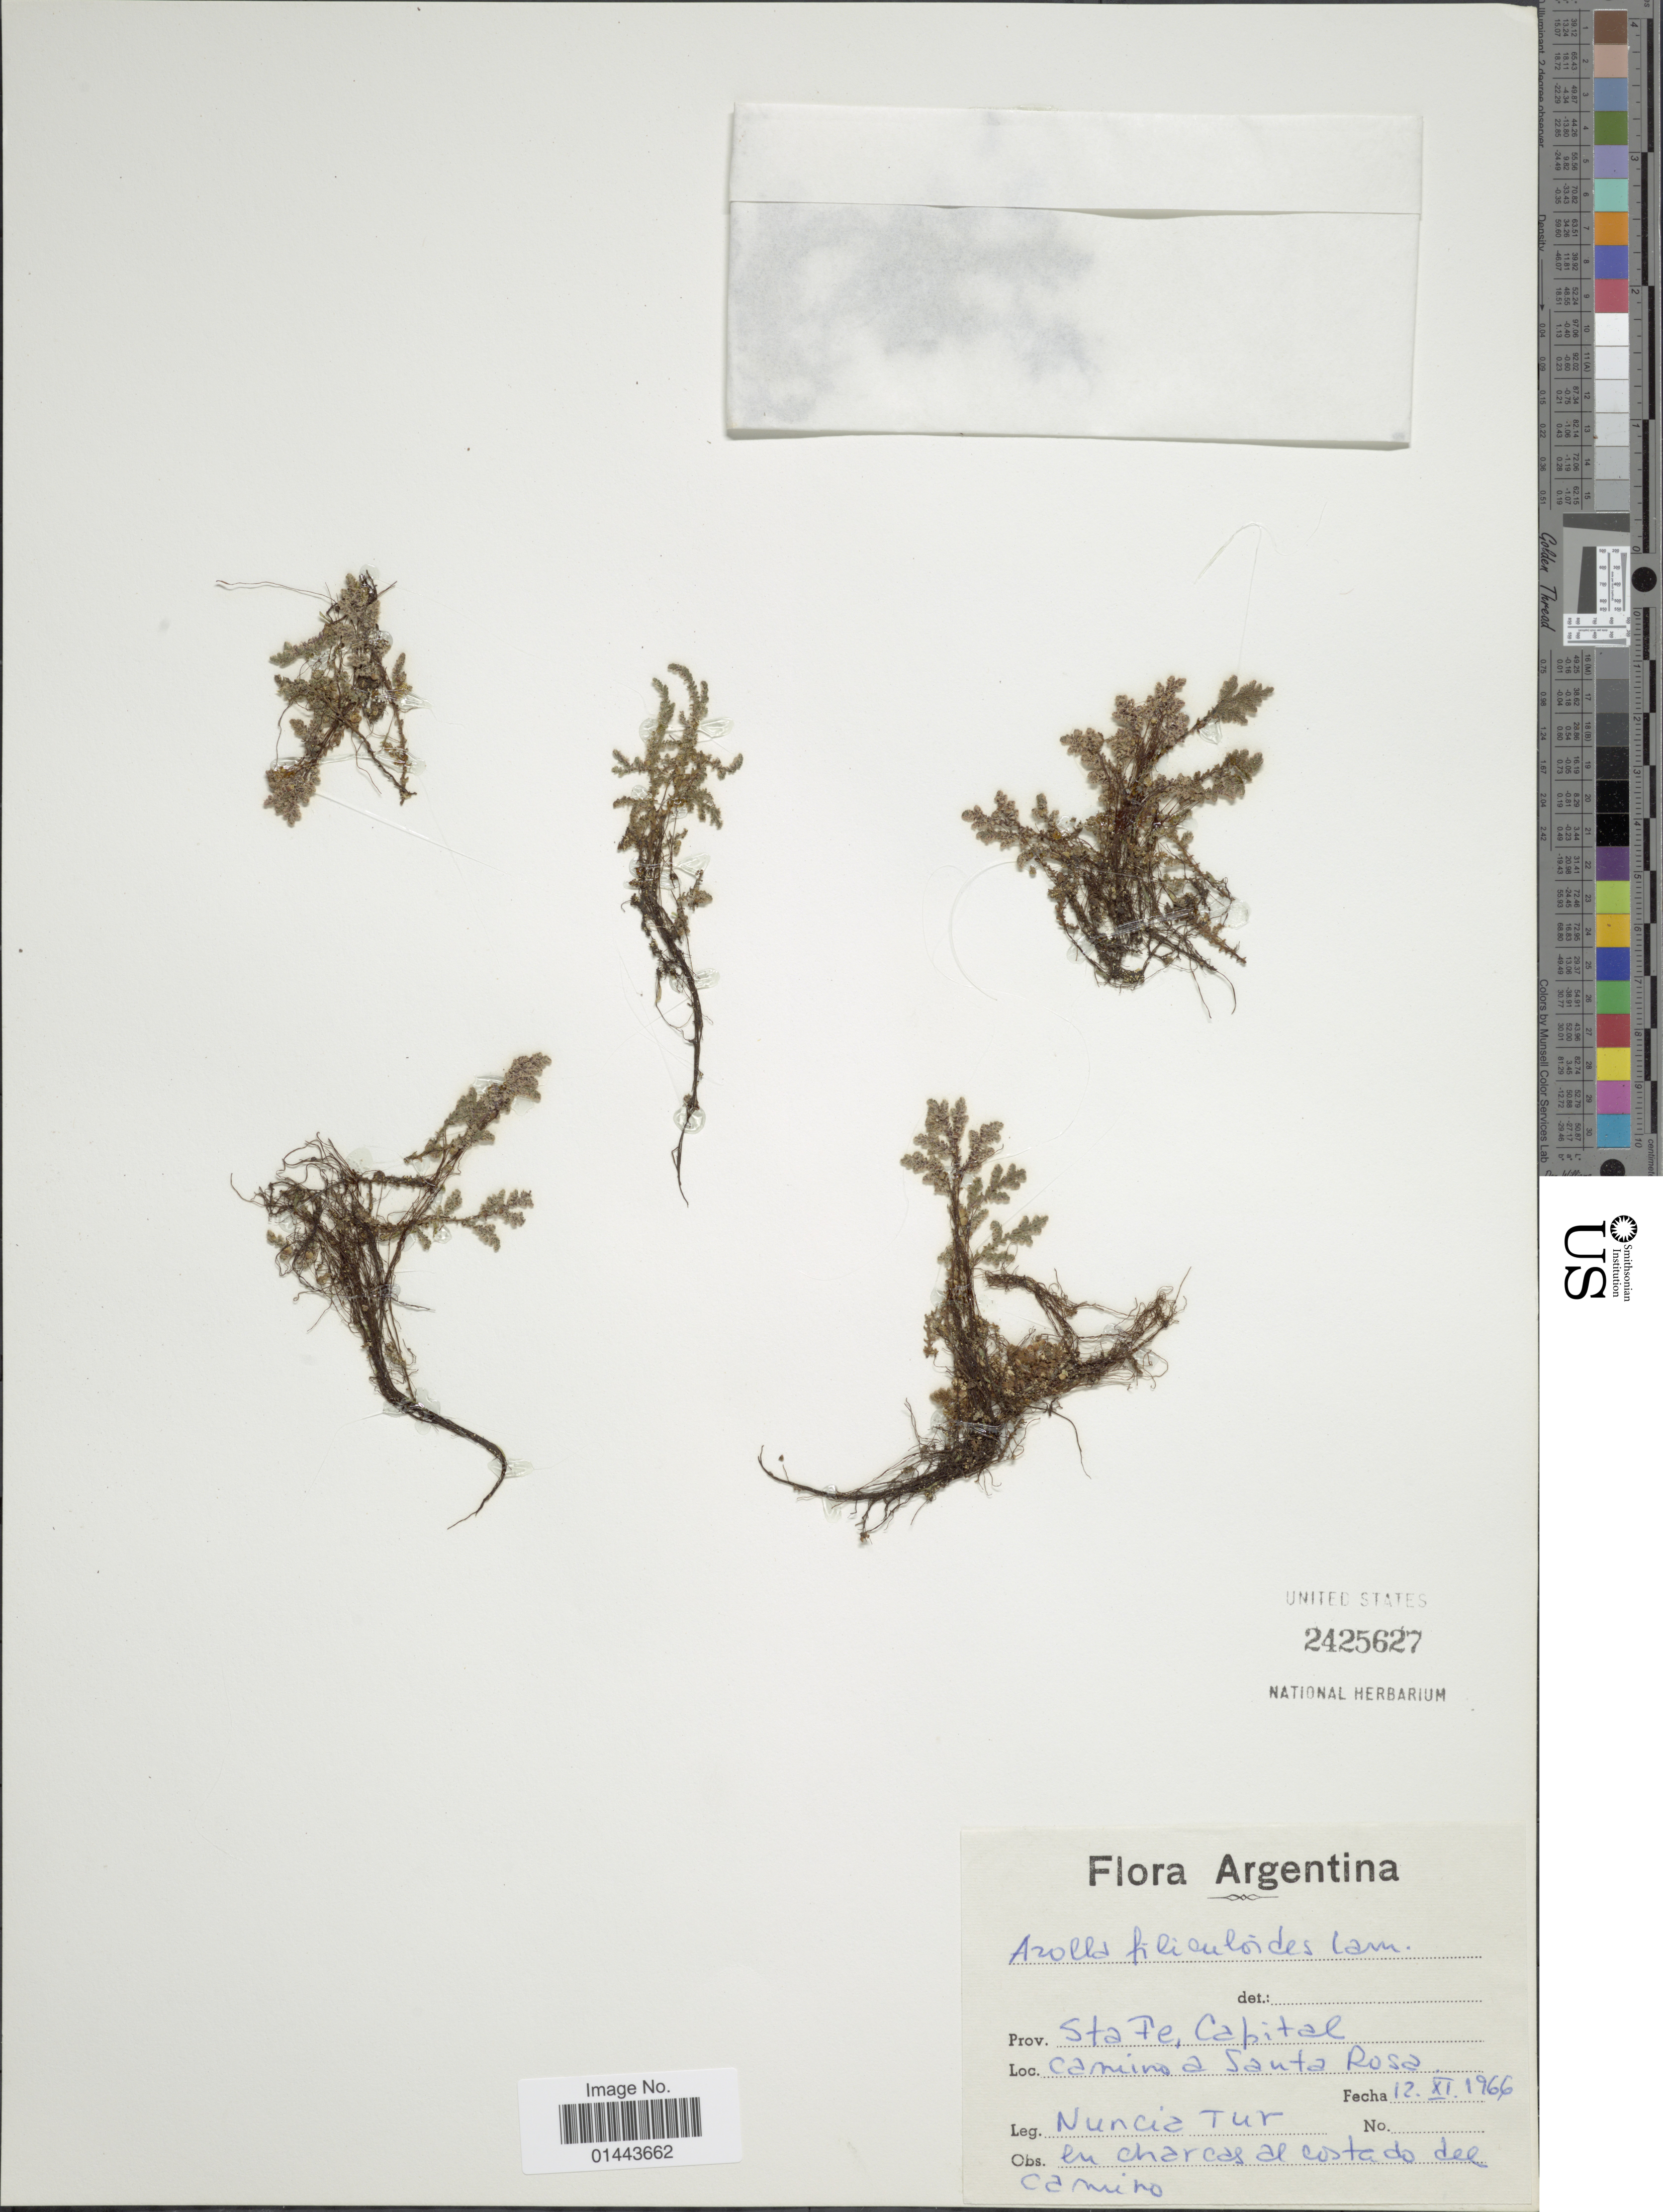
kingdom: Plantae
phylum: Tracheophyta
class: Polypodiopsida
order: Salviniales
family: Salviniaceae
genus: Azolla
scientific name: Azolla filiculoides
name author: Lam.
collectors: N. Tur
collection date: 1966-11-12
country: Argentina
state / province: Santa Fe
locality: Sta Fe, Capital. camino a Santa Rosa.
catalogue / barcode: US 2425627